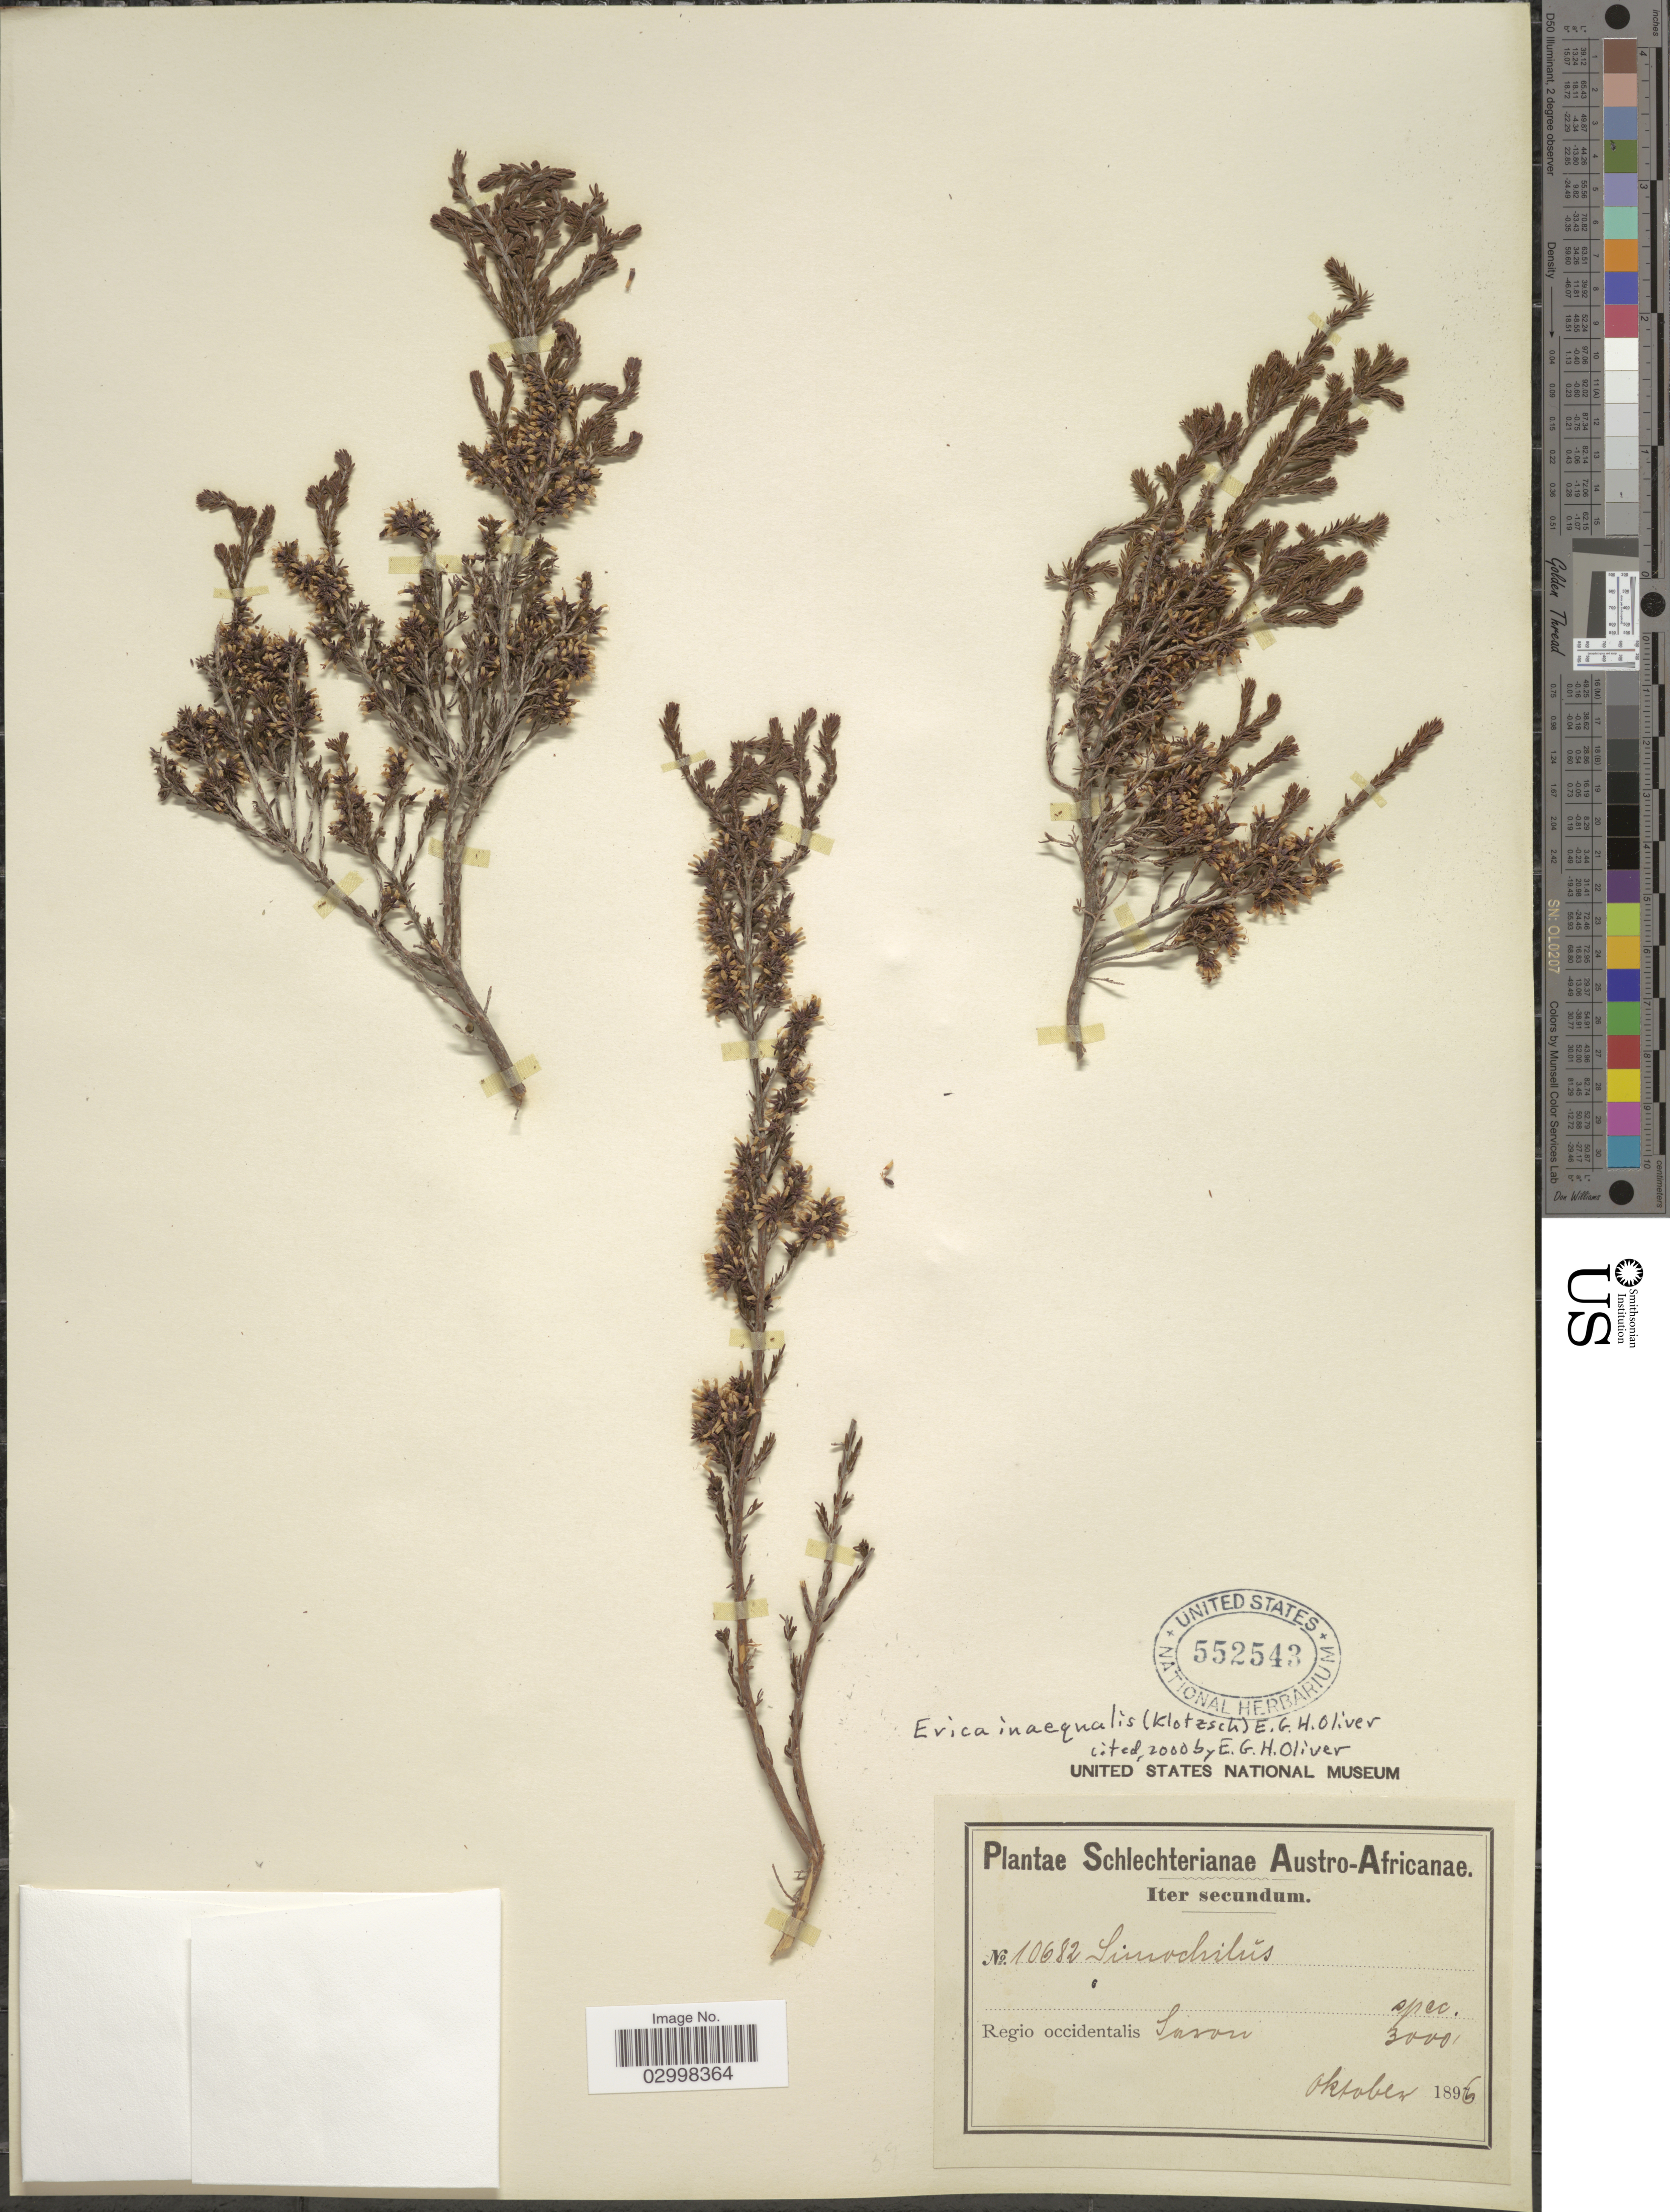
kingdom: Plantae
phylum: Tracheophyta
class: Magnoliopsida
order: Ericales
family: Ericaceae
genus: Erica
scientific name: Erica inaequalis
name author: (Klotzsch) E.G.H. Oliv.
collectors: Schlechter, --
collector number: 10682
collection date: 1896-10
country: South Africa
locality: Austro-Africanae. Regio occidentalis Saron.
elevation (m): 914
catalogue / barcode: US 552543